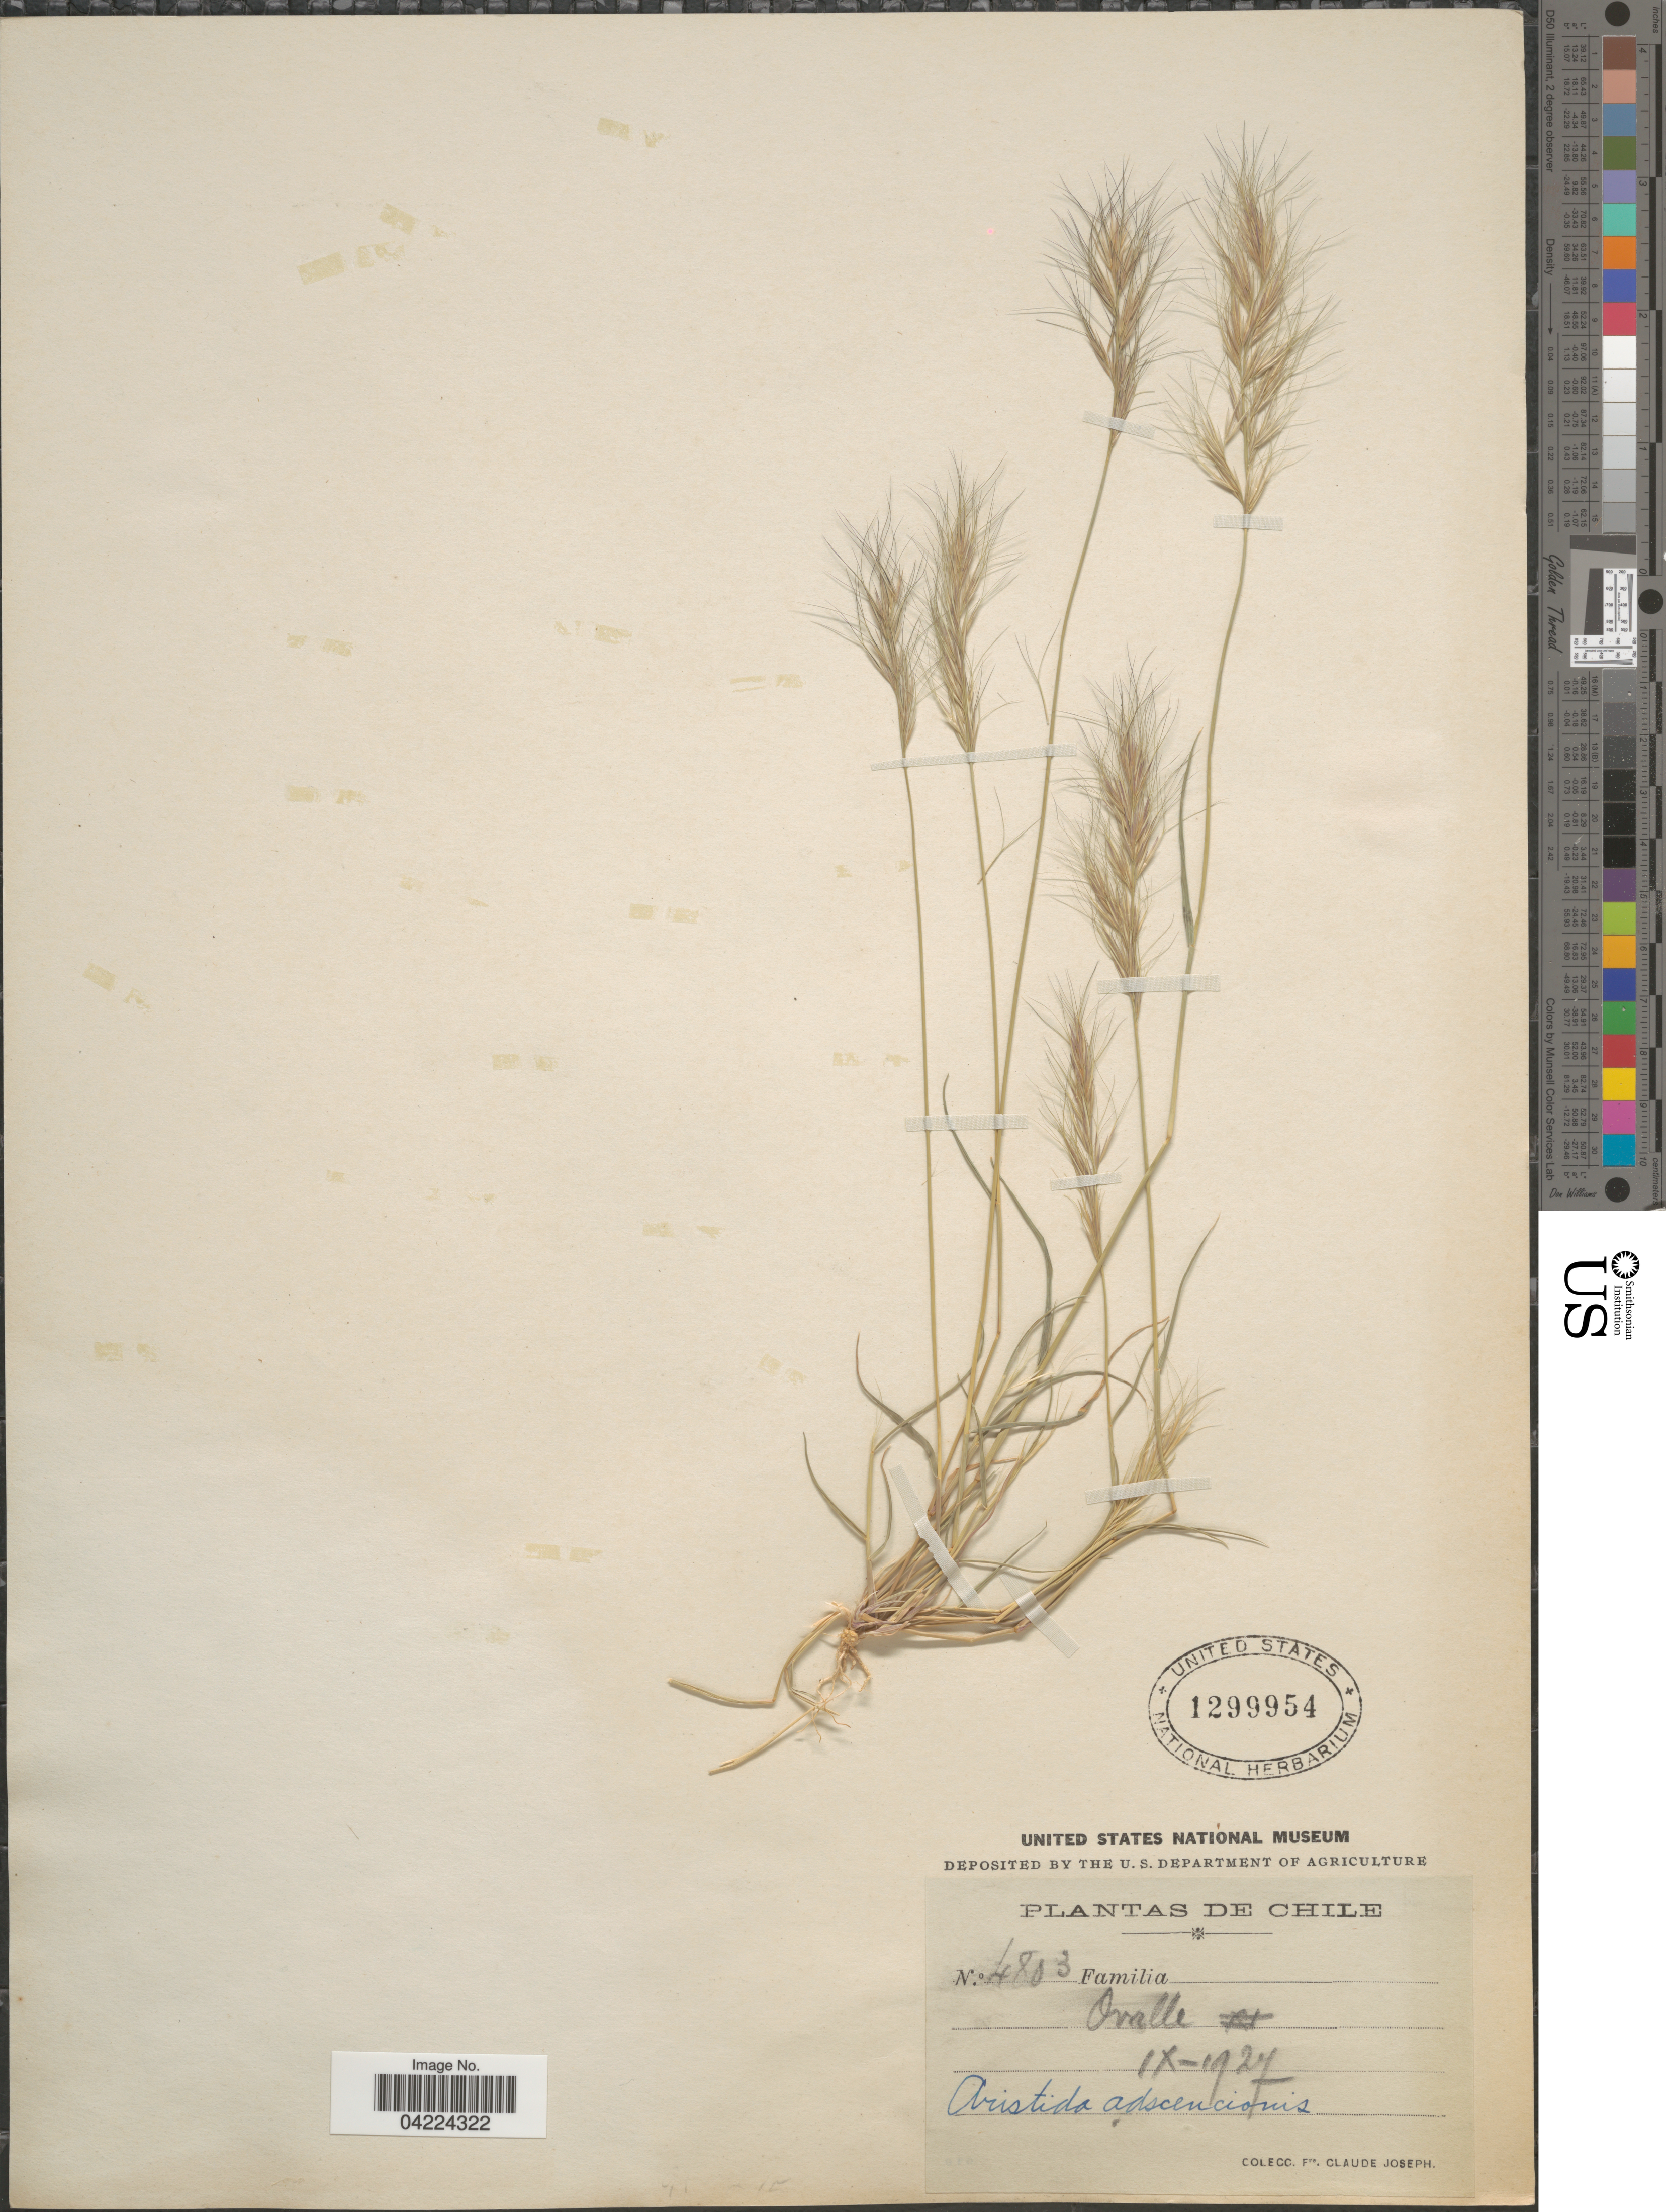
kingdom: Plantae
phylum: Tracheophyta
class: Liliopsida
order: Poales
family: Poaceae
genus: Aristida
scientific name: Aristida adscensionis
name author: L.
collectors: Bro. Claude-Joseph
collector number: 4803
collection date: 1927-09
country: Chile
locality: Ovalle.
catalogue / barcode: US 1299954